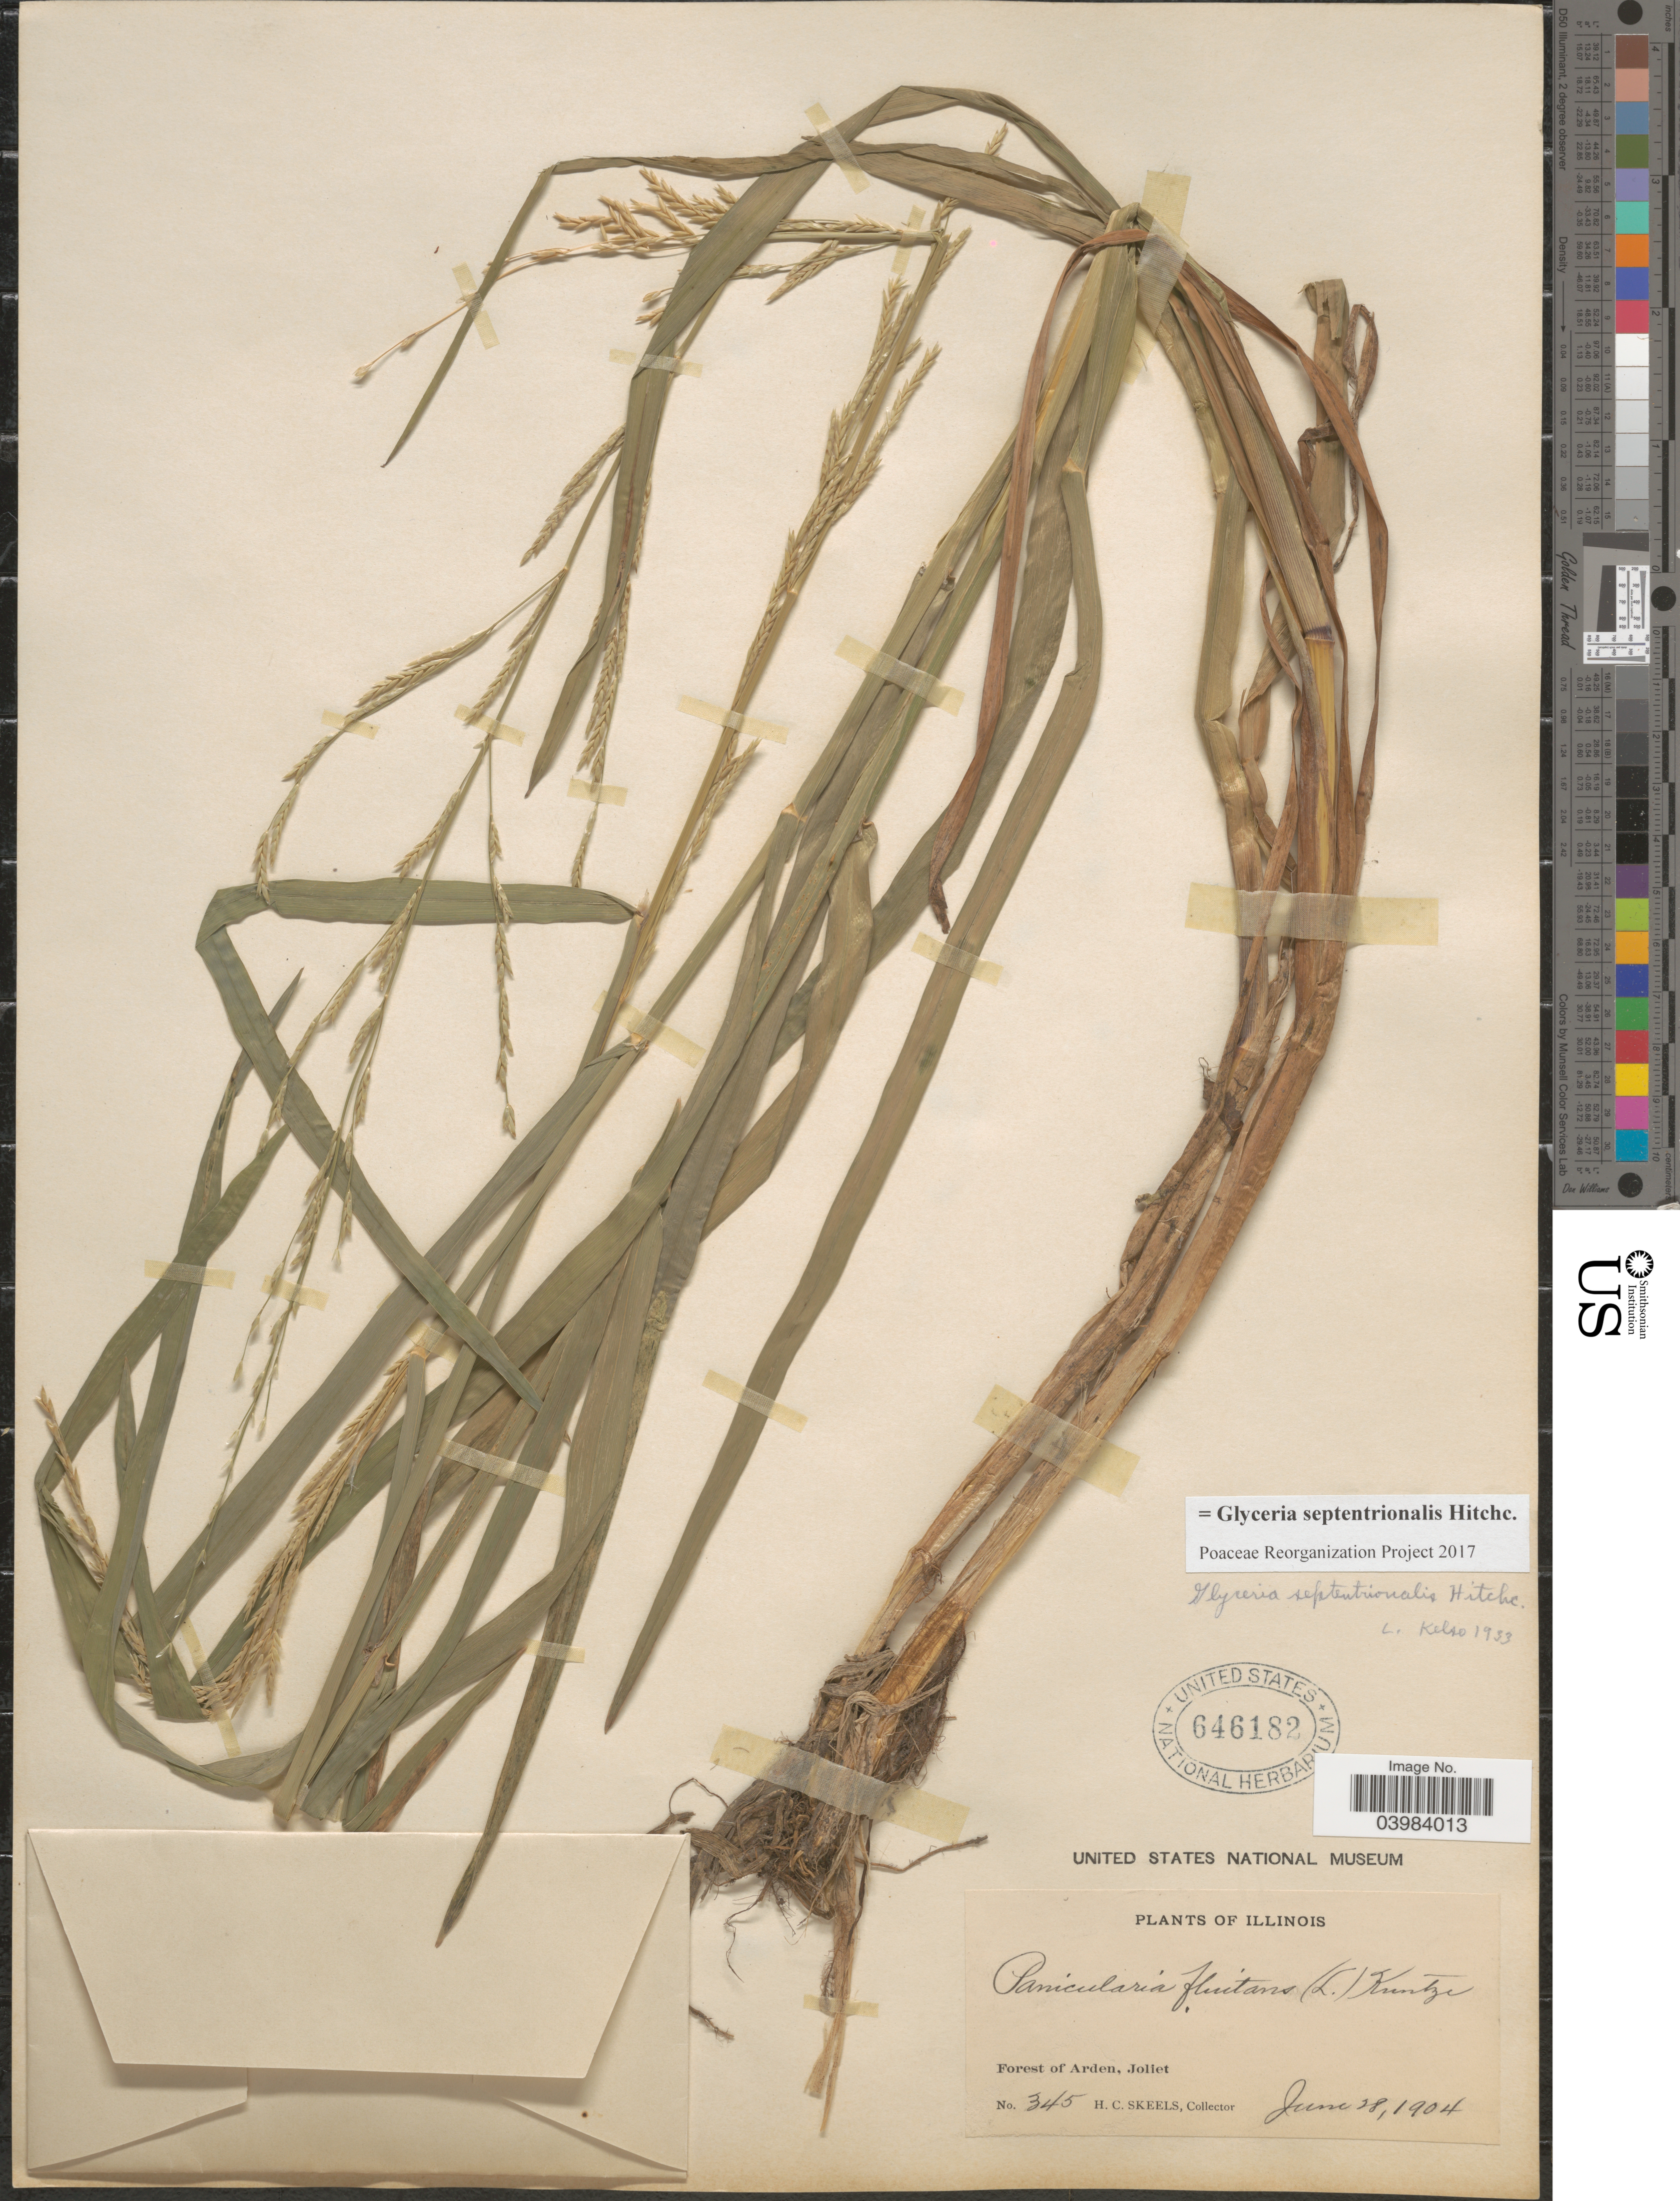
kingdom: Plantae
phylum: Tracheophyta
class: Liliopsida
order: Poales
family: Poaceae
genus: Glyceria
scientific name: Glyceria septentrionalis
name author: Hitchc.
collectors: H. Skeels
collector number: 345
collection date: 1904-06-28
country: United States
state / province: Illinois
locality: Forest of Arden, Joliet.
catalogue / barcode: US 646182